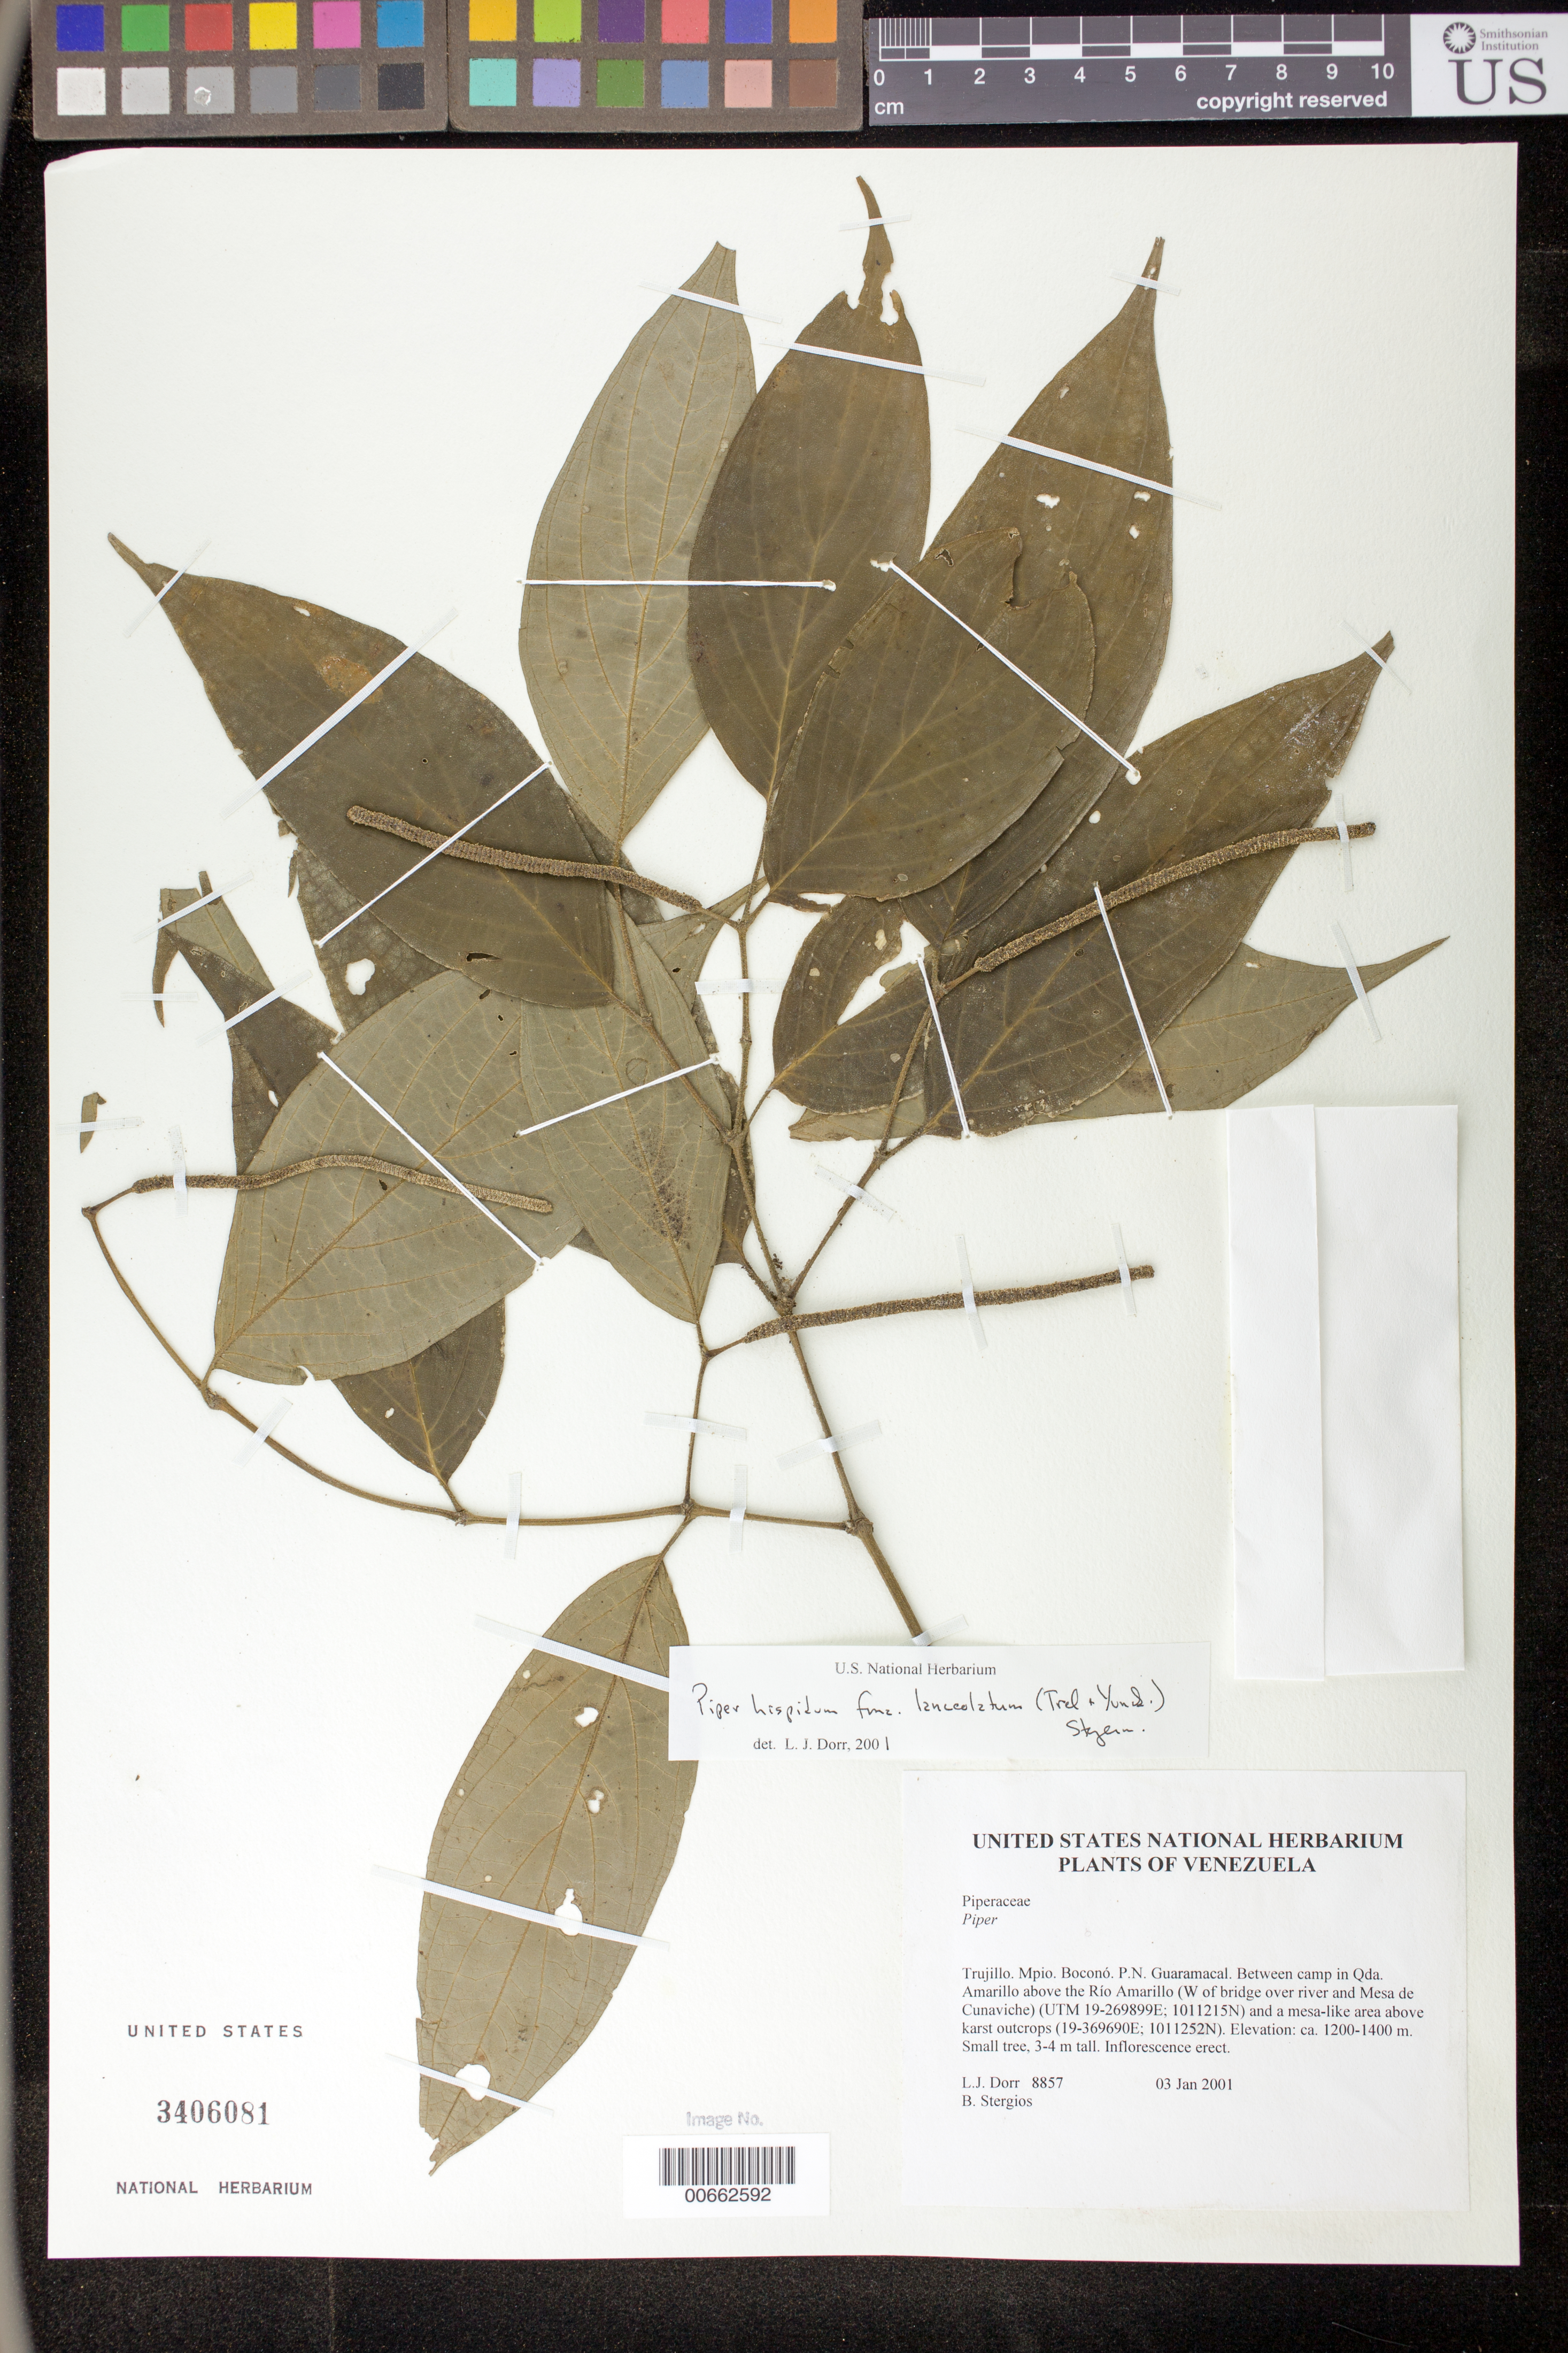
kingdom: Plantae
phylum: Tracheophyta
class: Magnoliopsida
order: Piperales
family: Piperaceae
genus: Piper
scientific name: Piper hispidum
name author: Sw.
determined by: Dorr, L. J., (BOT), Smithsonian Institution - National Museum of Natural History (UNITED STATES)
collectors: L. J. Dorr & B. G. Stergios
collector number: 8857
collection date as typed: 03 Jan 2001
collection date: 2001-01-03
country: Venezuela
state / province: Trujillo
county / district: Boconó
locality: Parque Nacional Guaramacal. Between camp in Qda Amarillo above Río Amarillo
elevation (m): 1200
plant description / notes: AAU, CTES, F, HUA, PORT, US, VEN, WIS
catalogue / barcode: US 3406081